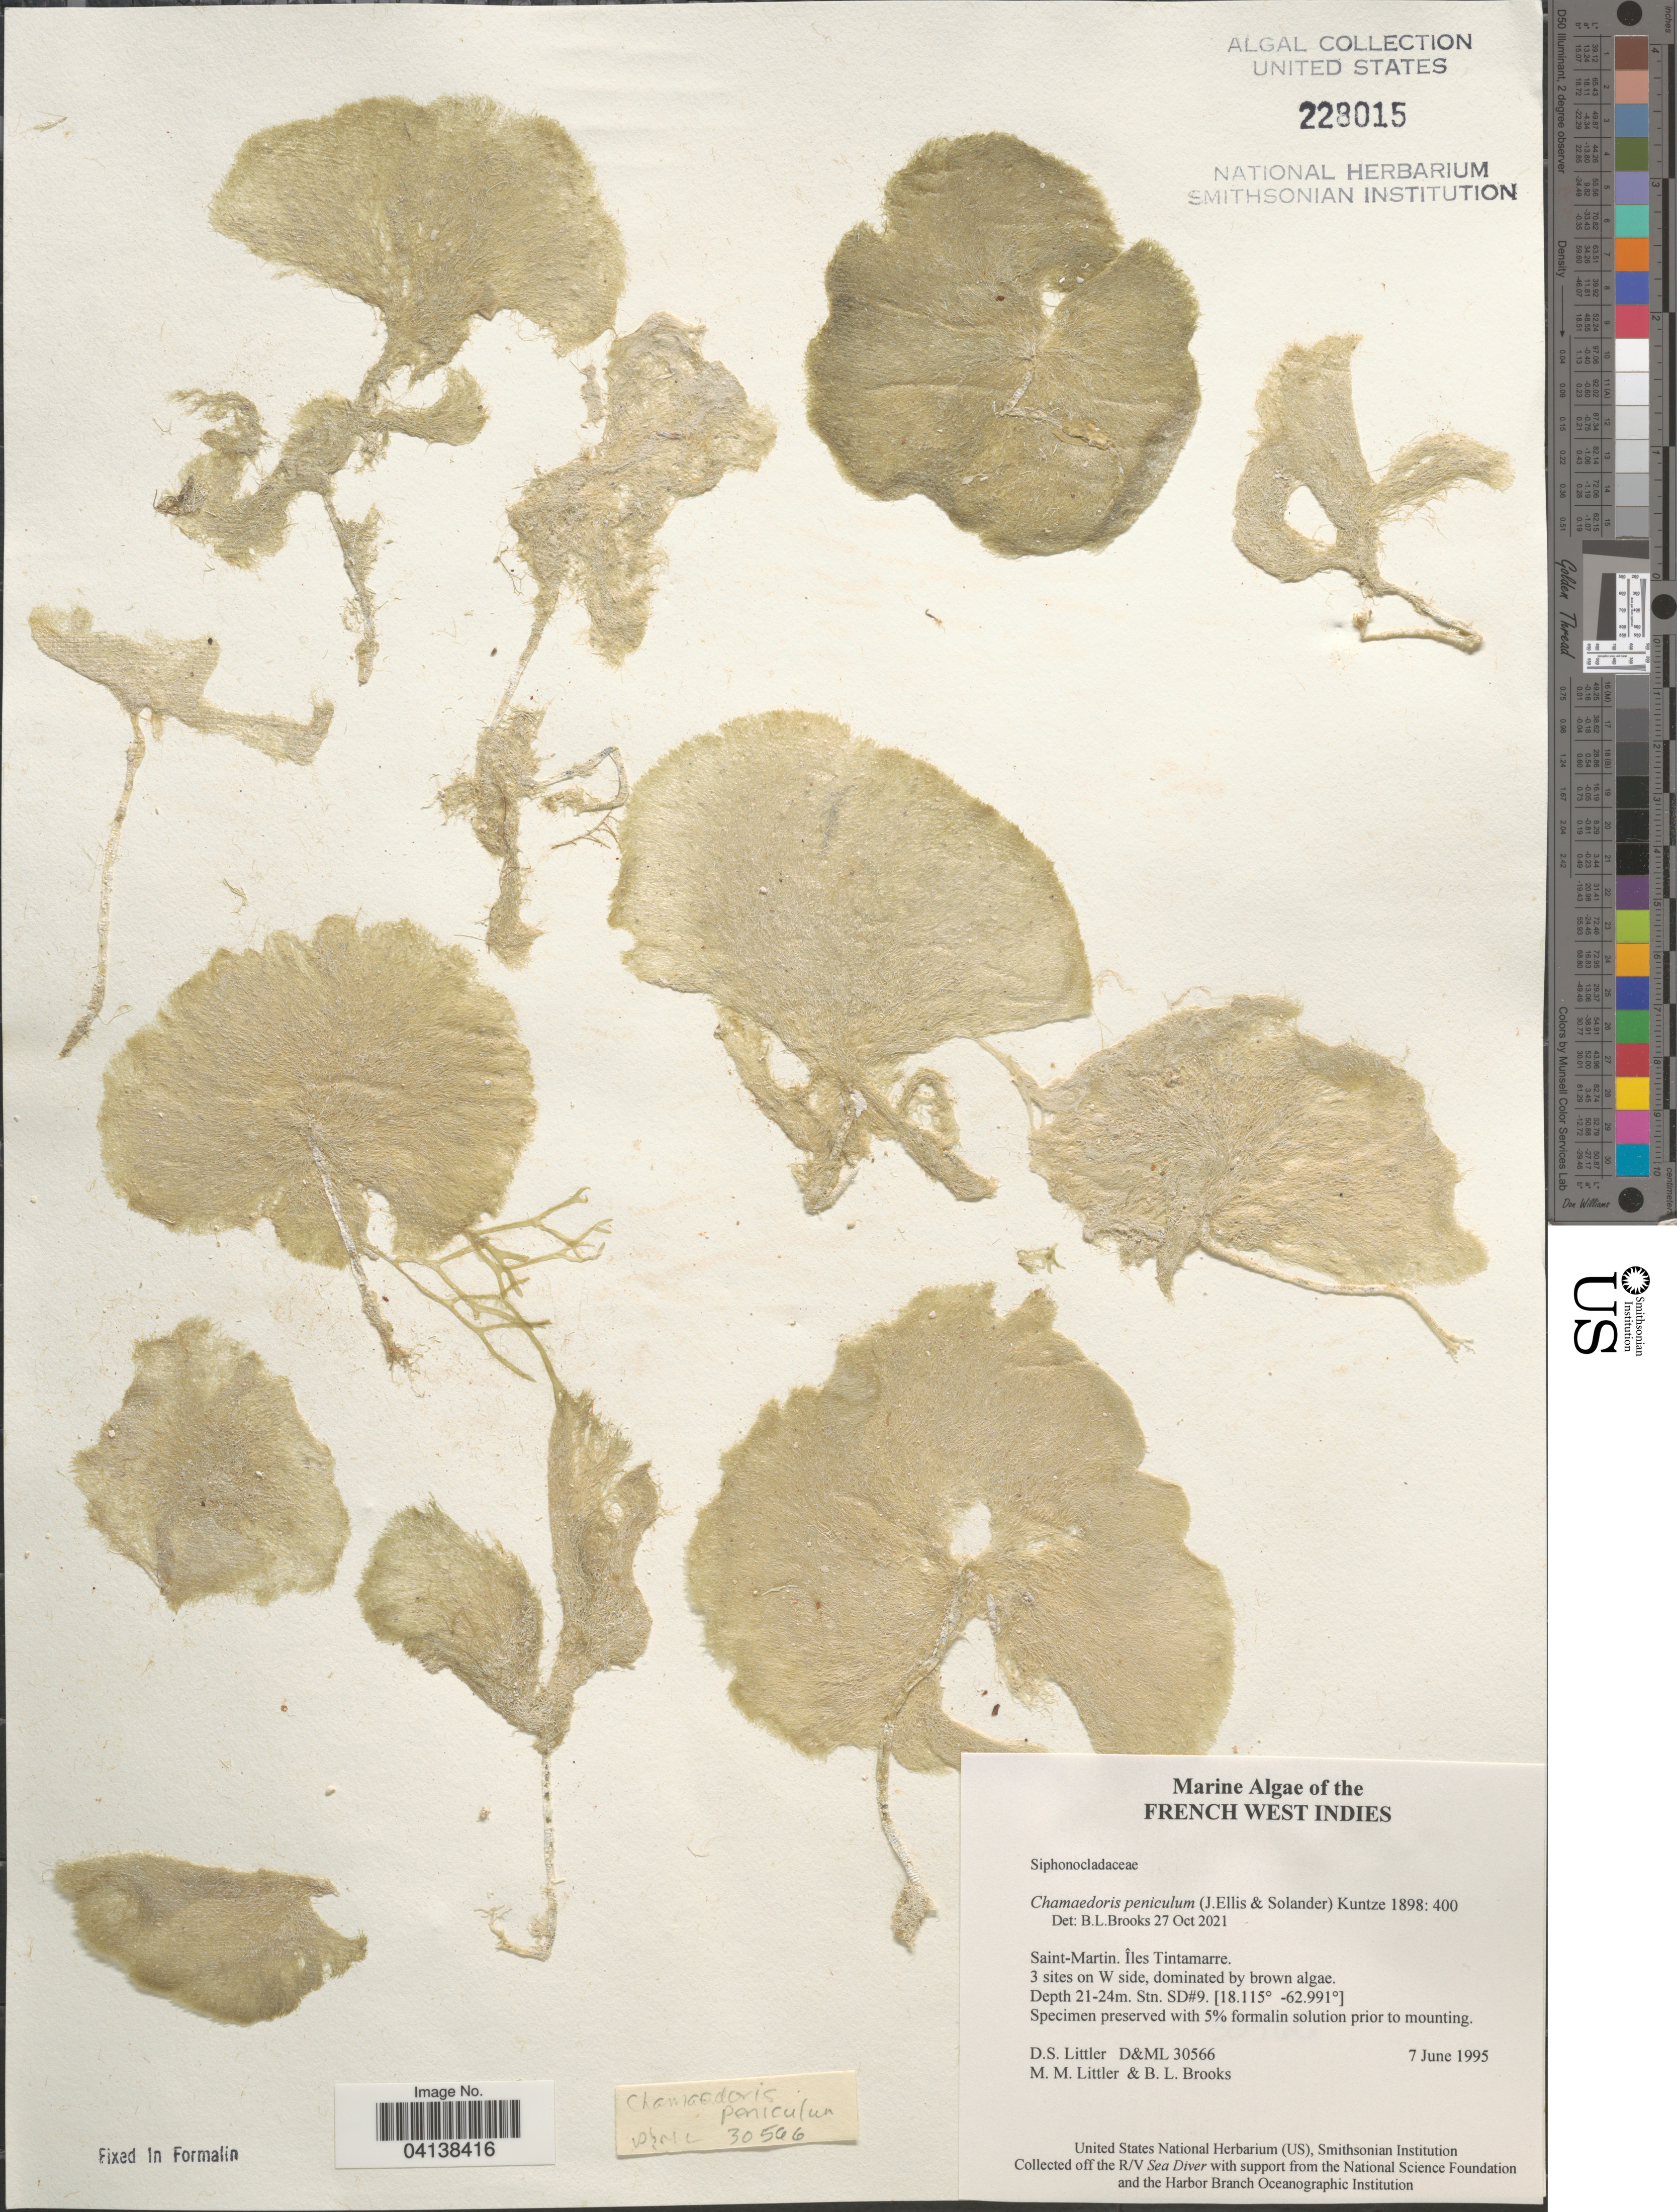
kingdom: Plantae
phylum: Chlorophyta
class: Ulvophyceae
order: Siphonocladales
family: Siphonocladaceae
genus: Chamaedoris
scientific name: Chamaedoris peniculum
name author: (J. Ellis & Sol.) Kuntze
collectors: D. S. Littler & B. Brooks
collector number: D&ML 30566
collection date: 1995-06-07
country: Saint Martin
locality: French West Indies. Saint-Martin. Îles Tintamarre. 3 sites on W side. Stn. SD#9.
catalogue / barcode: US 228015